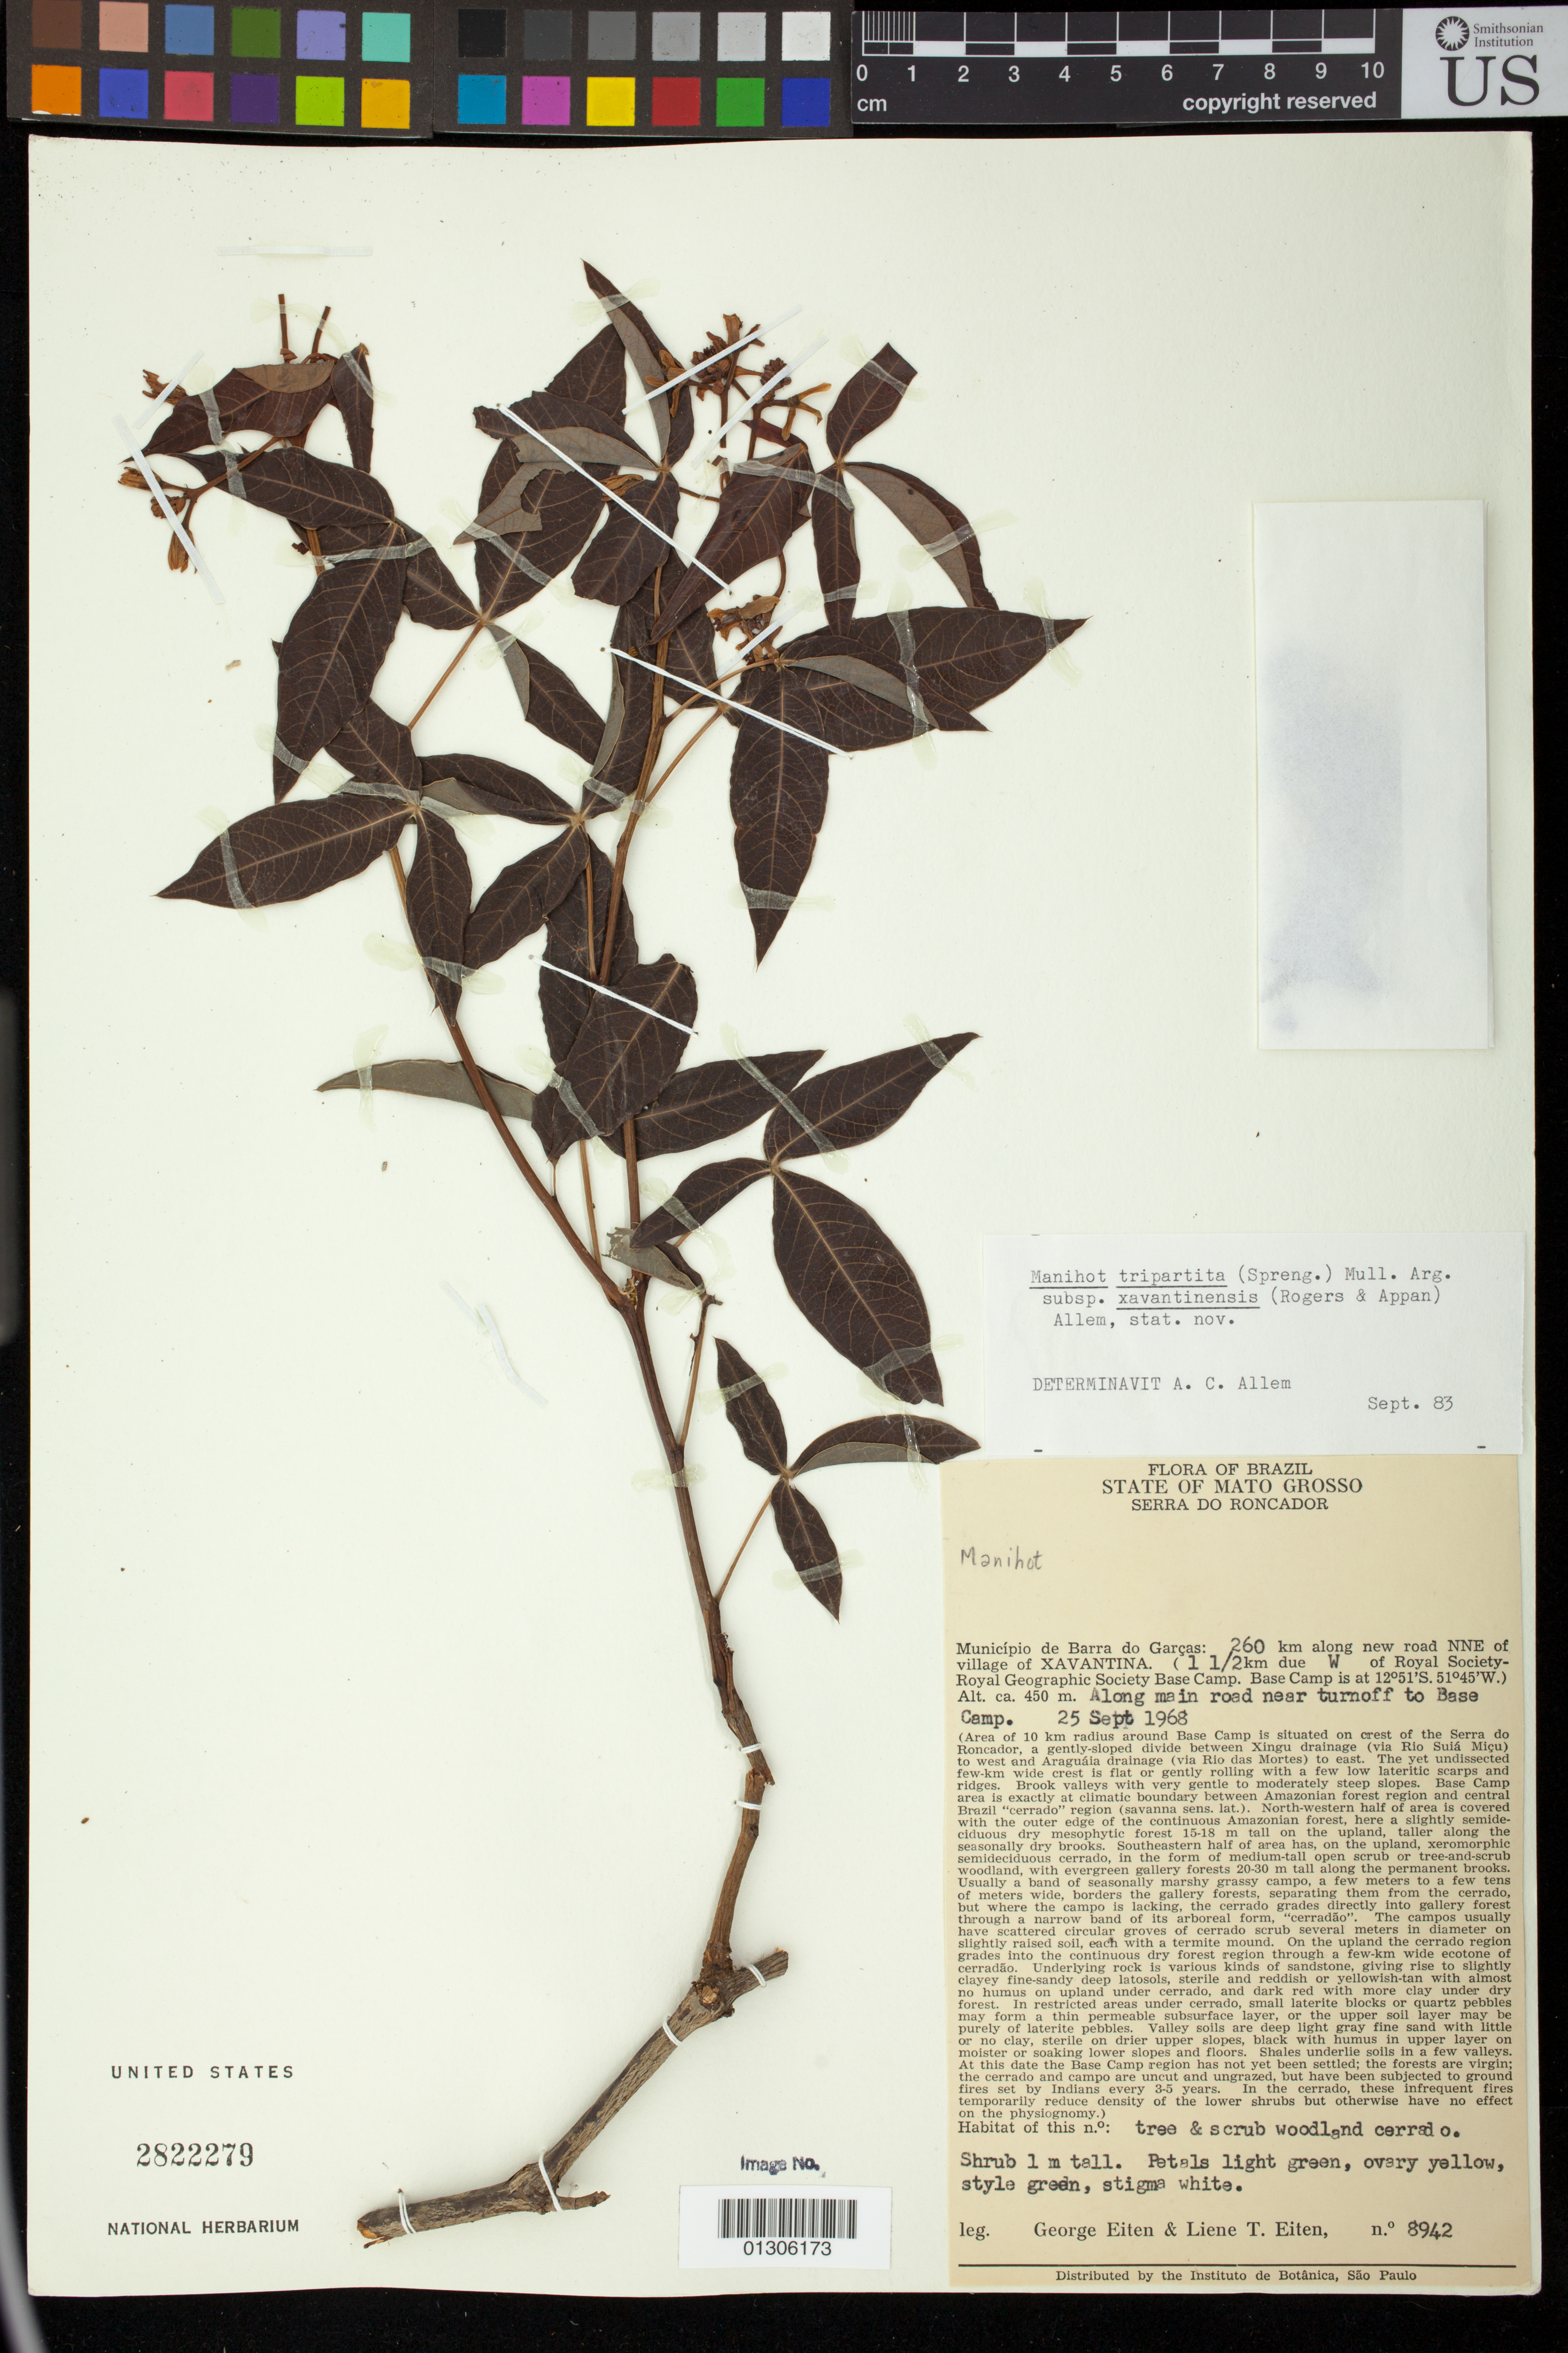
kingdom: Plantae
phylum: Tracheophyta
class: Magnoliopsida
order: Malpighiales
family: Euphorbiaceae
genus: Manihot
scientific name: Manihot xavantinensis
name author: D.J. Rogers & Appan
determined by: Mendoza, M.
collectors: G. Eiten & L. T. Eiten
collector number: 8942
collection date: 1968-09-25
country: Brazil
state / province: Mato Grosso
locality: Serra do Roncador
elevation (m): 450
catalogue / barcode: US 2822279